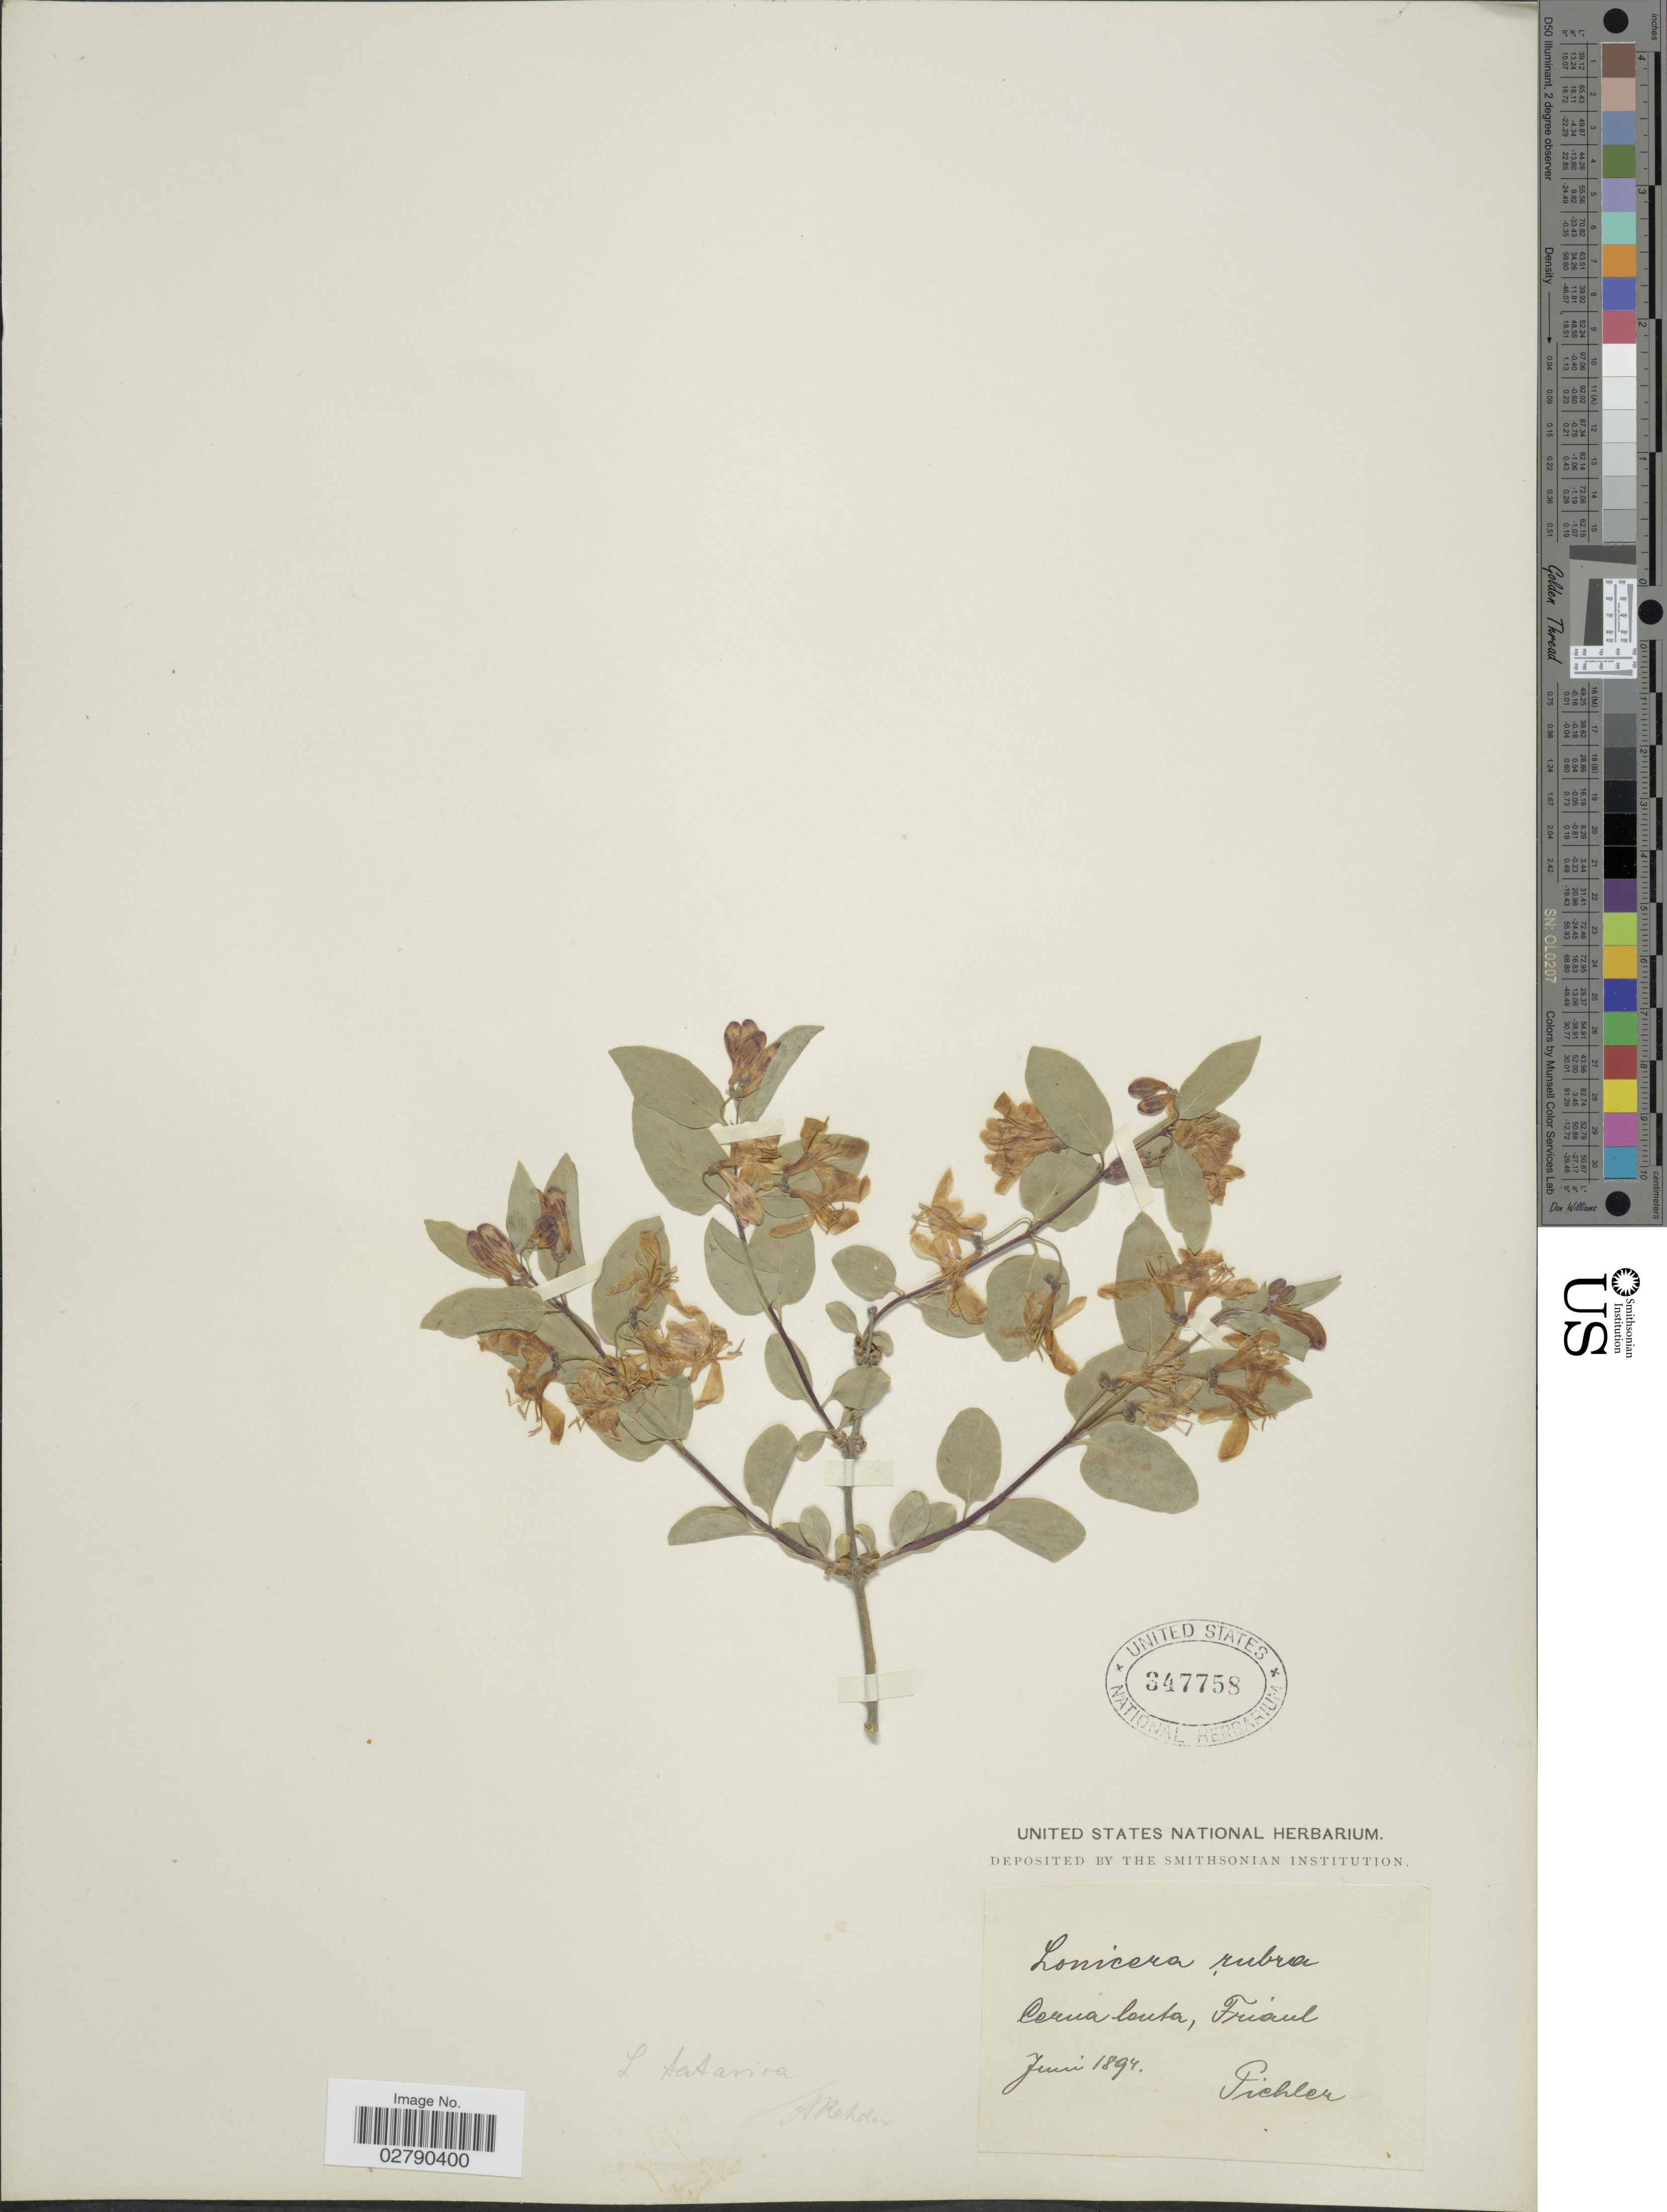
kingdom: Plantae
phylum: Tracheophyta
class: Magnoliopsida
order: Dipsacales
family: Caprifoliaceae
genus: Lonicera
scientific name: Lonicera tatarica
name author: L.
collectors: Pichler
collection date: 1894-06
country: Italy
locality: Cerna lenta, Friaul. [interpreted]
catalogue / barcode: US 347758